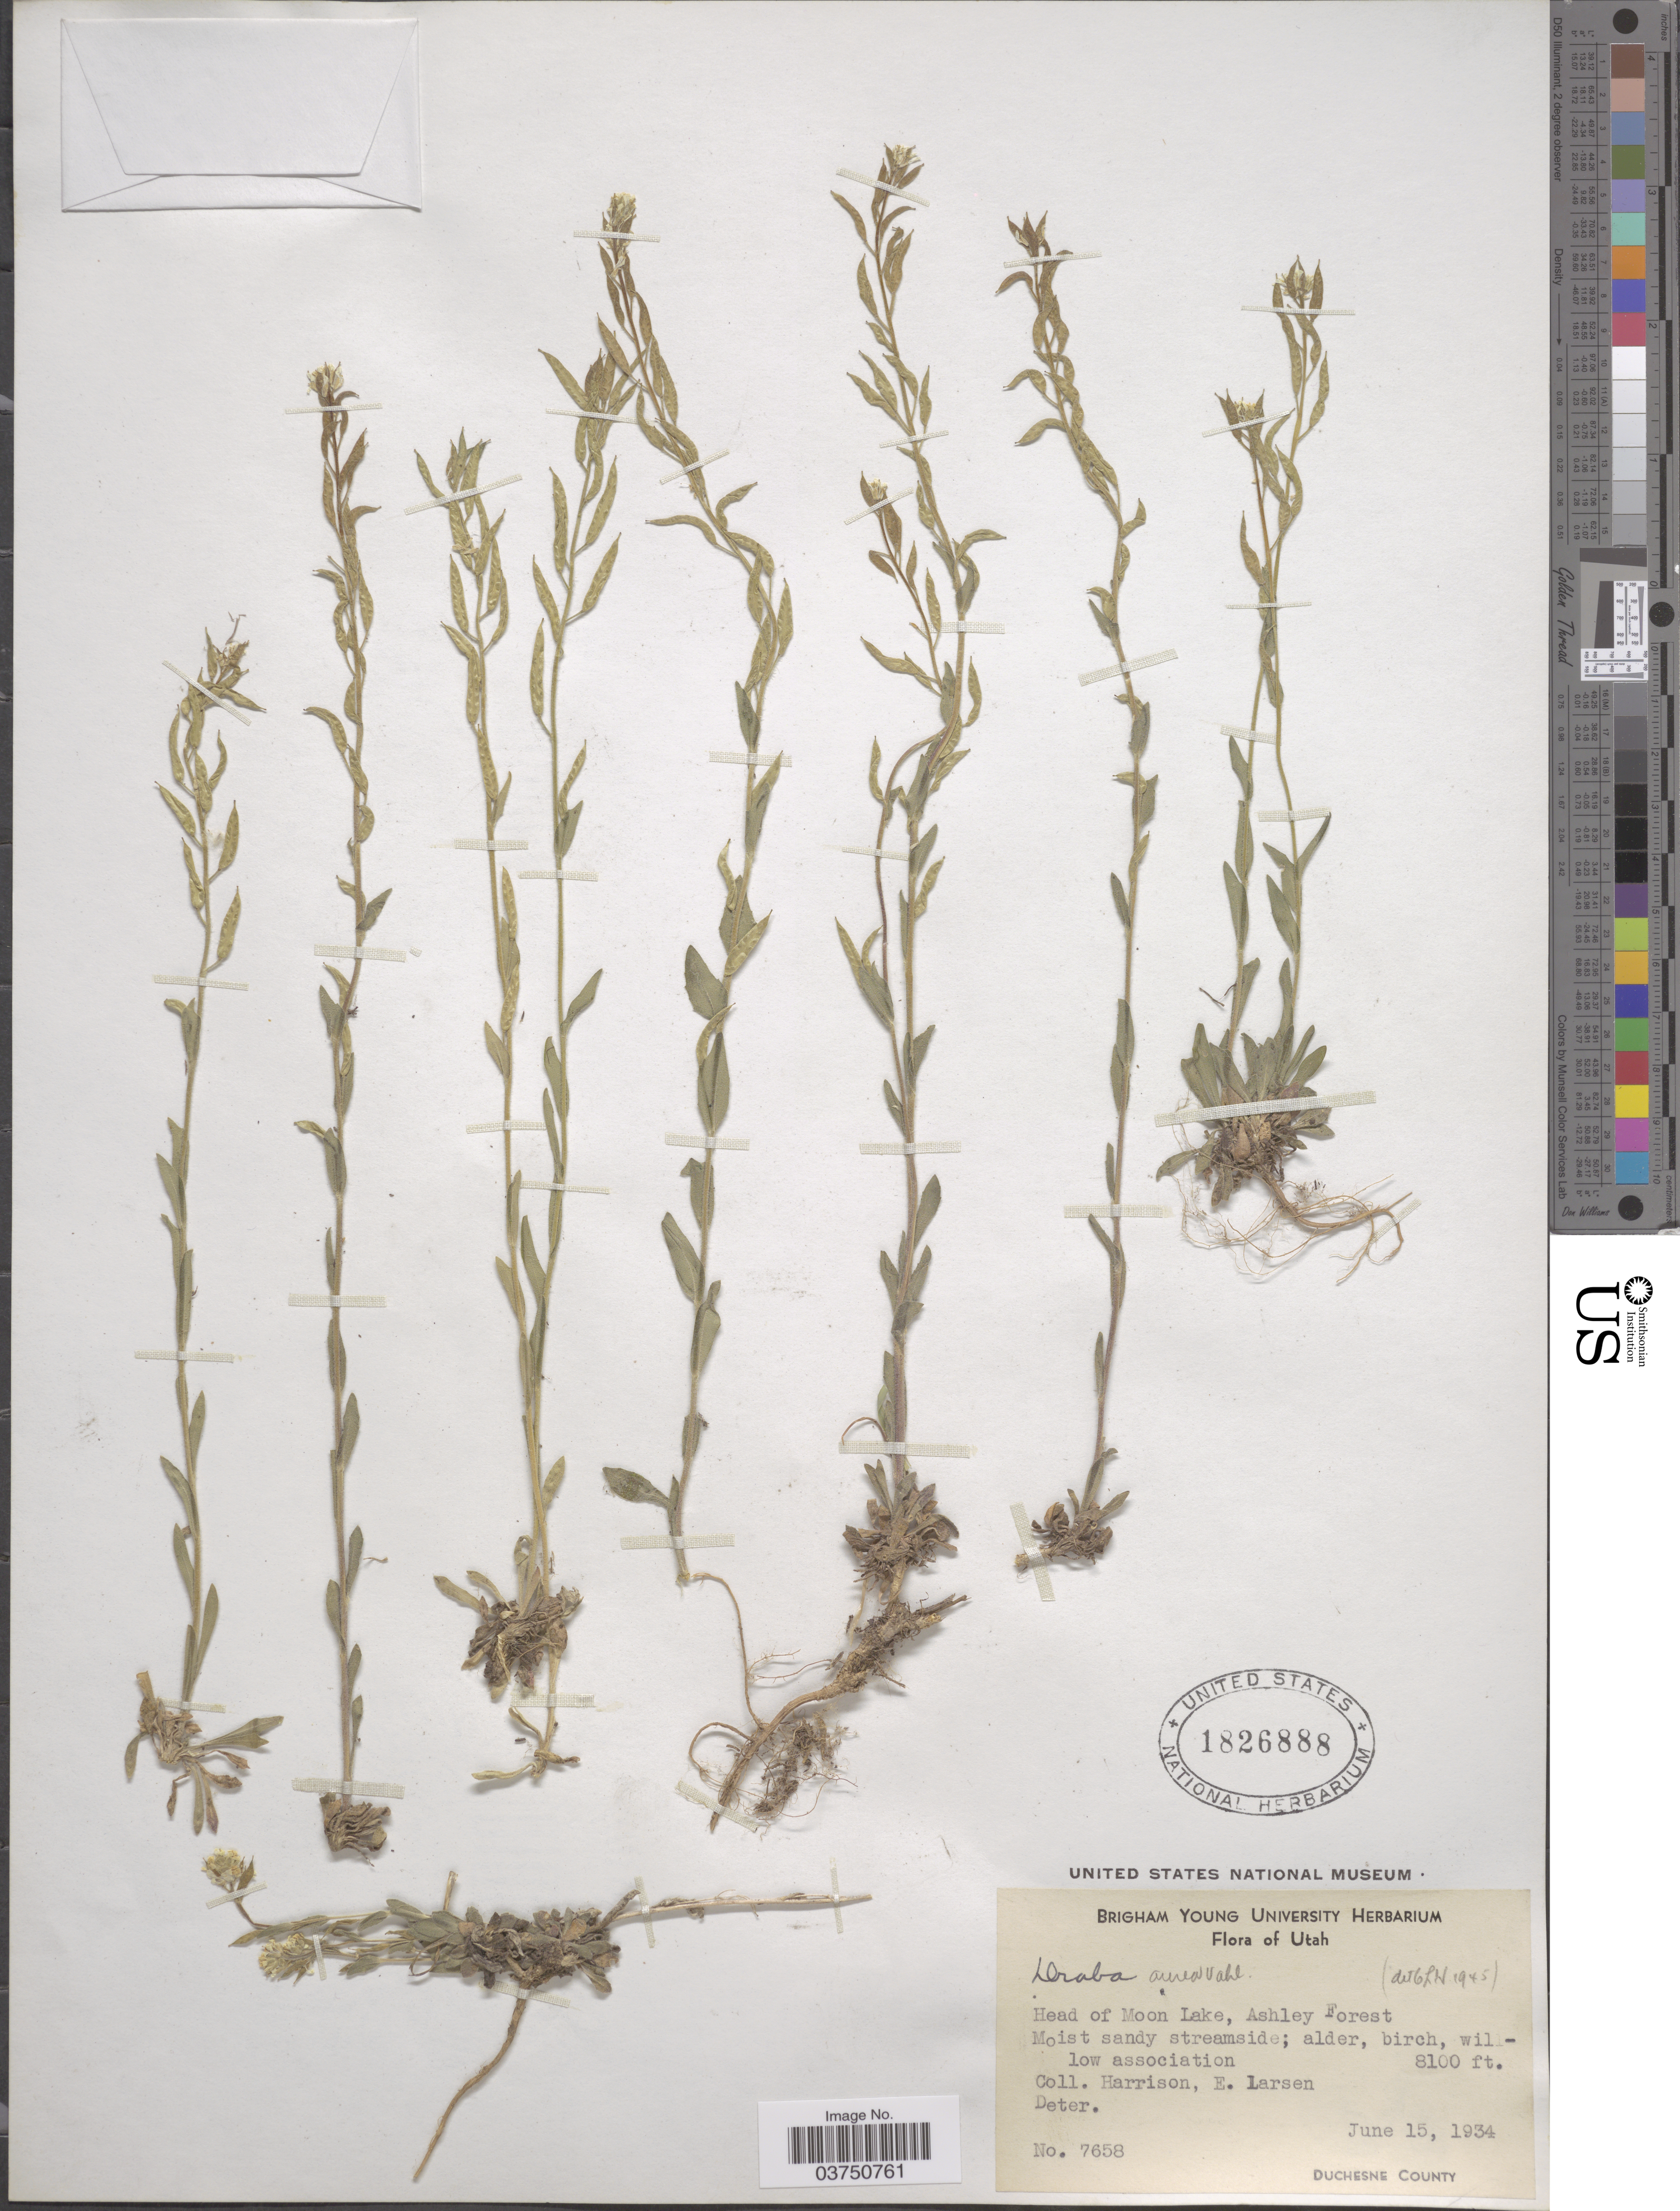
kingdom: Plantae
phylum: Tracheophyta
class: Magnoliopsida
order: Brassicales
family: Brassicaceae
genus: Draba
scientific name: Draba aurea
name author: Vahl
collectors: Harrison & E. Larsen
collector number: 7658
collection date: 1934-06-15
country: United States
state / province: Utah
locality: Head of Moon Lake, Ashley Forest. Duchesne County.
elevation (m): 2469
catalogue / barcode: US 1826888